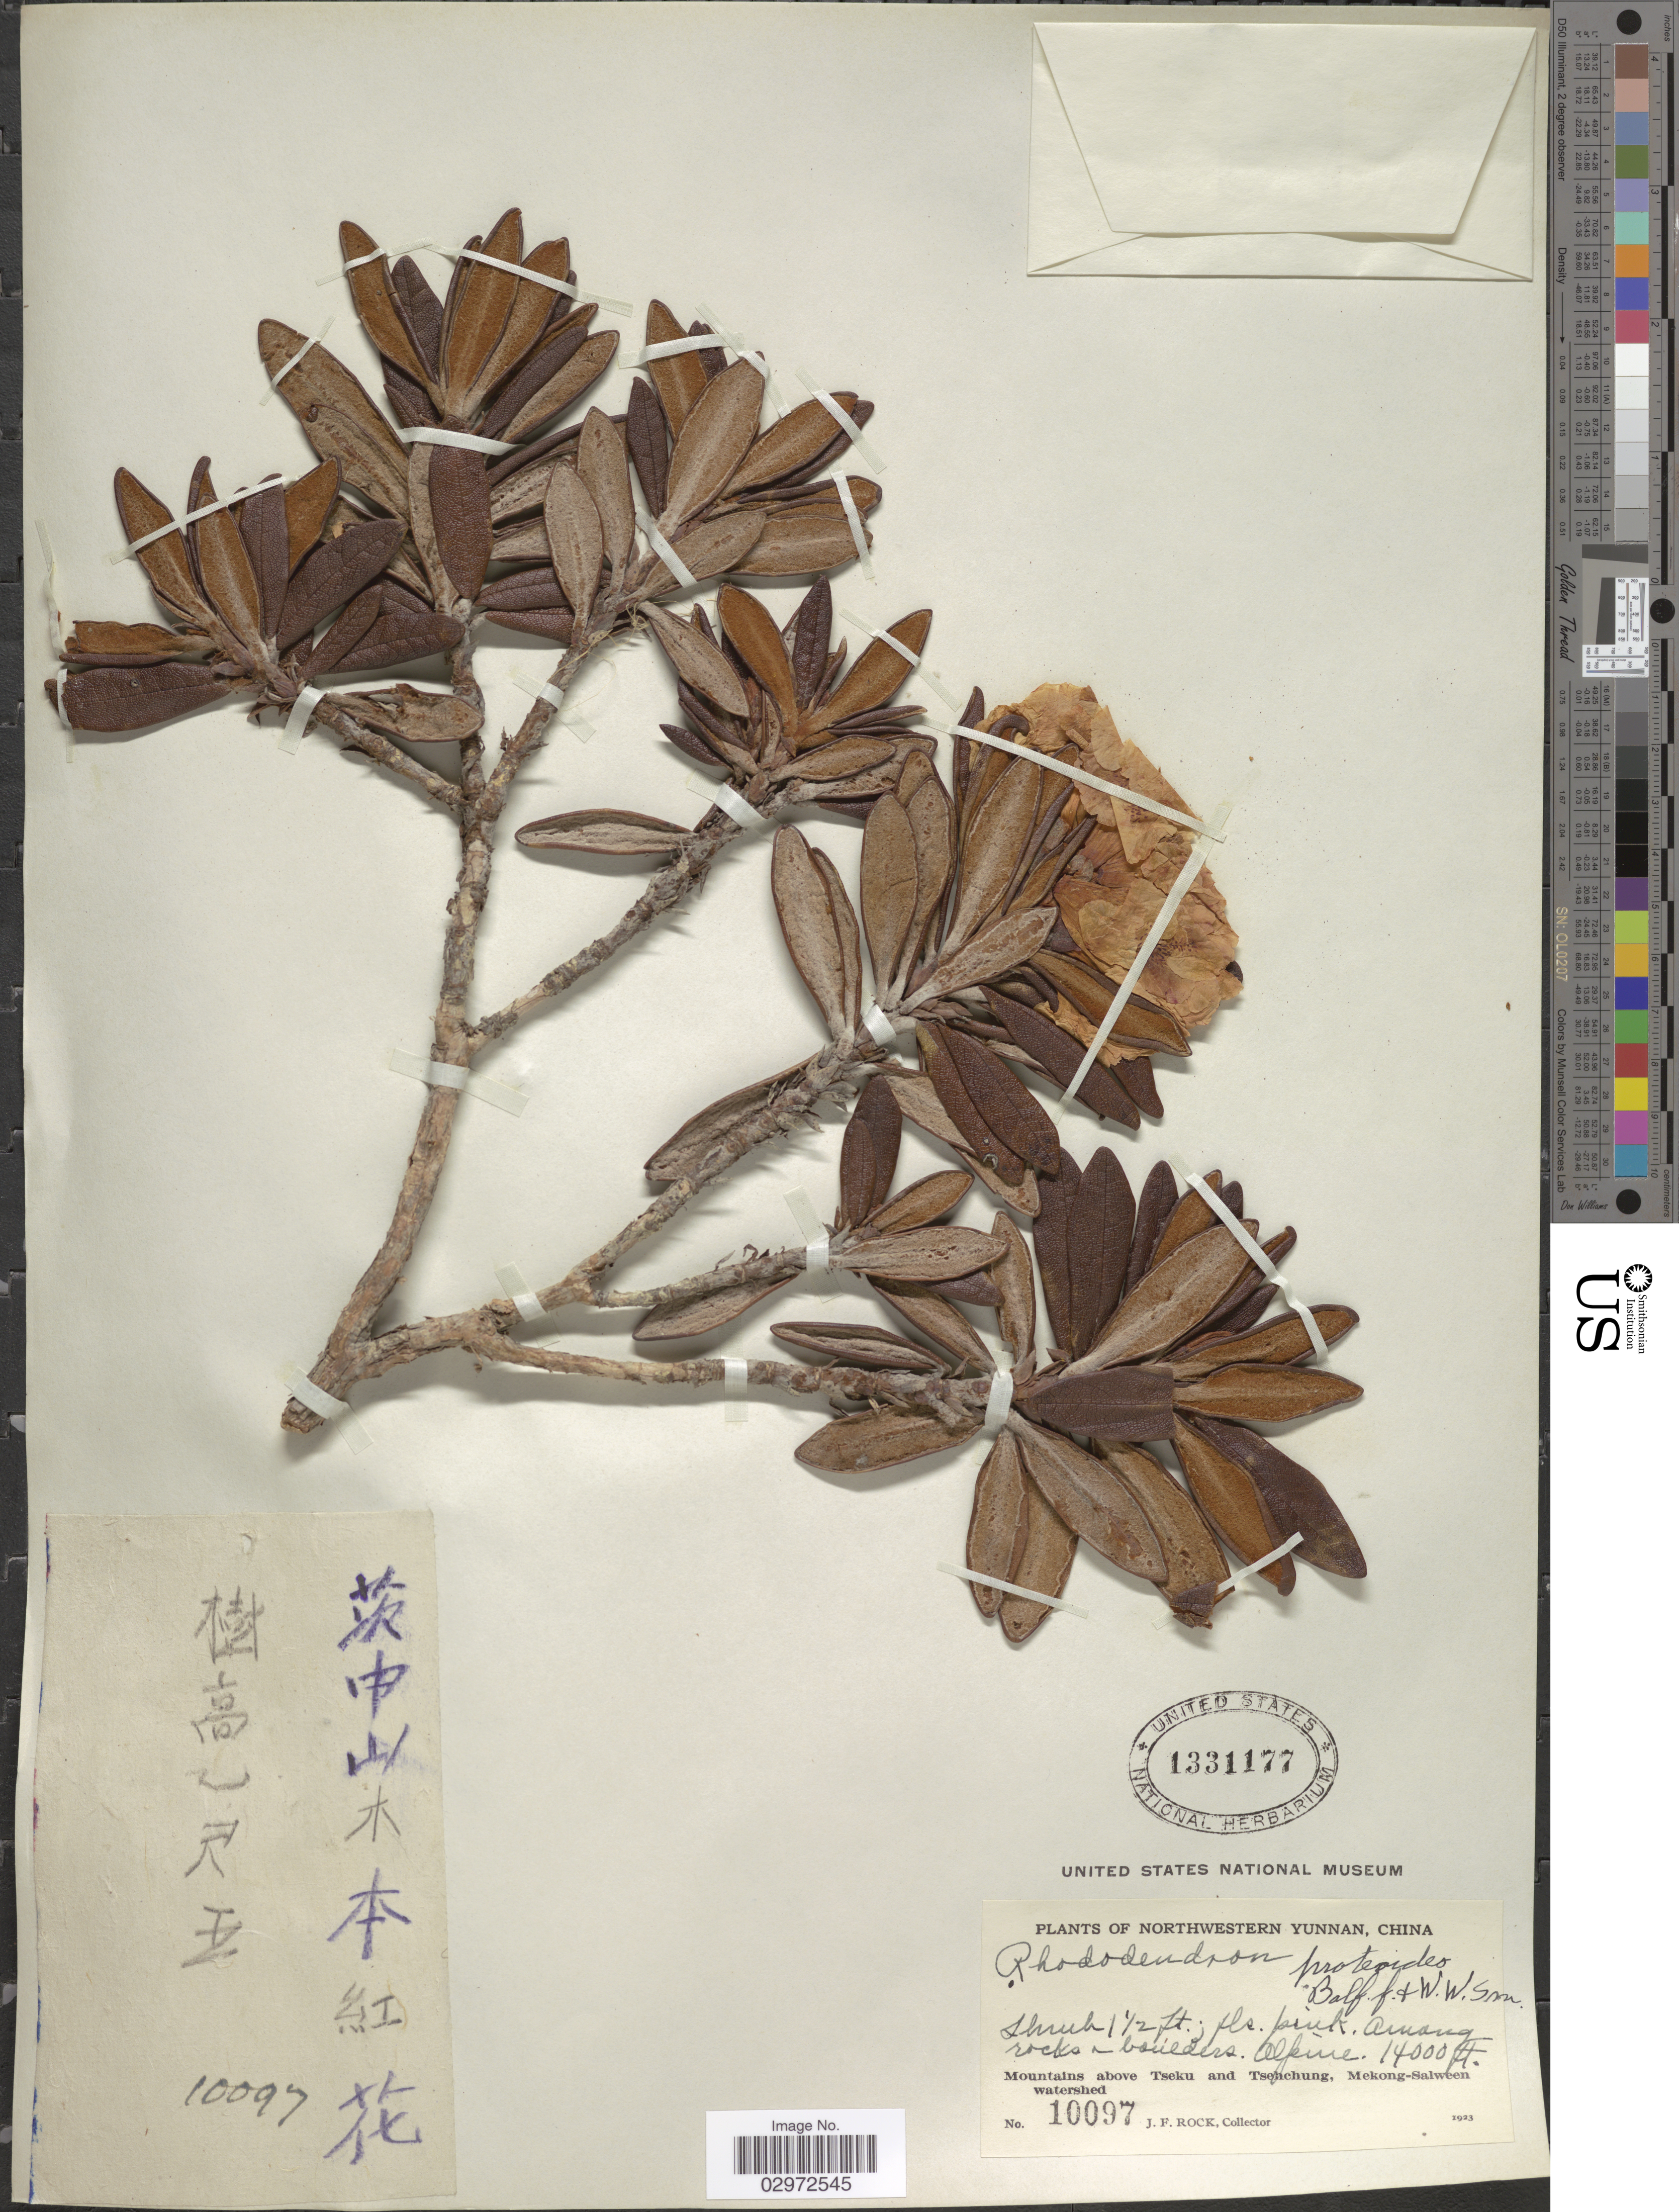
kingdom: Plantae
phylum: Tracheophyta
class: Magnoliopsida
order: Ericales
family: Ericaceae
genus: Rhododendron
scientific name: Rhododendron proteoides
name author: Balf. f. & W.W. Sm.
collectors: J. Rock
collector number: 10097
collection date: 1923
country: China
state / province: Yunnan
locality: Northwestern Yunnan, Mountains above Tseku and Tsehchung, Mekong-Salween watershed. Alpine.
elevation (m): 4267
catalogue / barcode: US 1331177